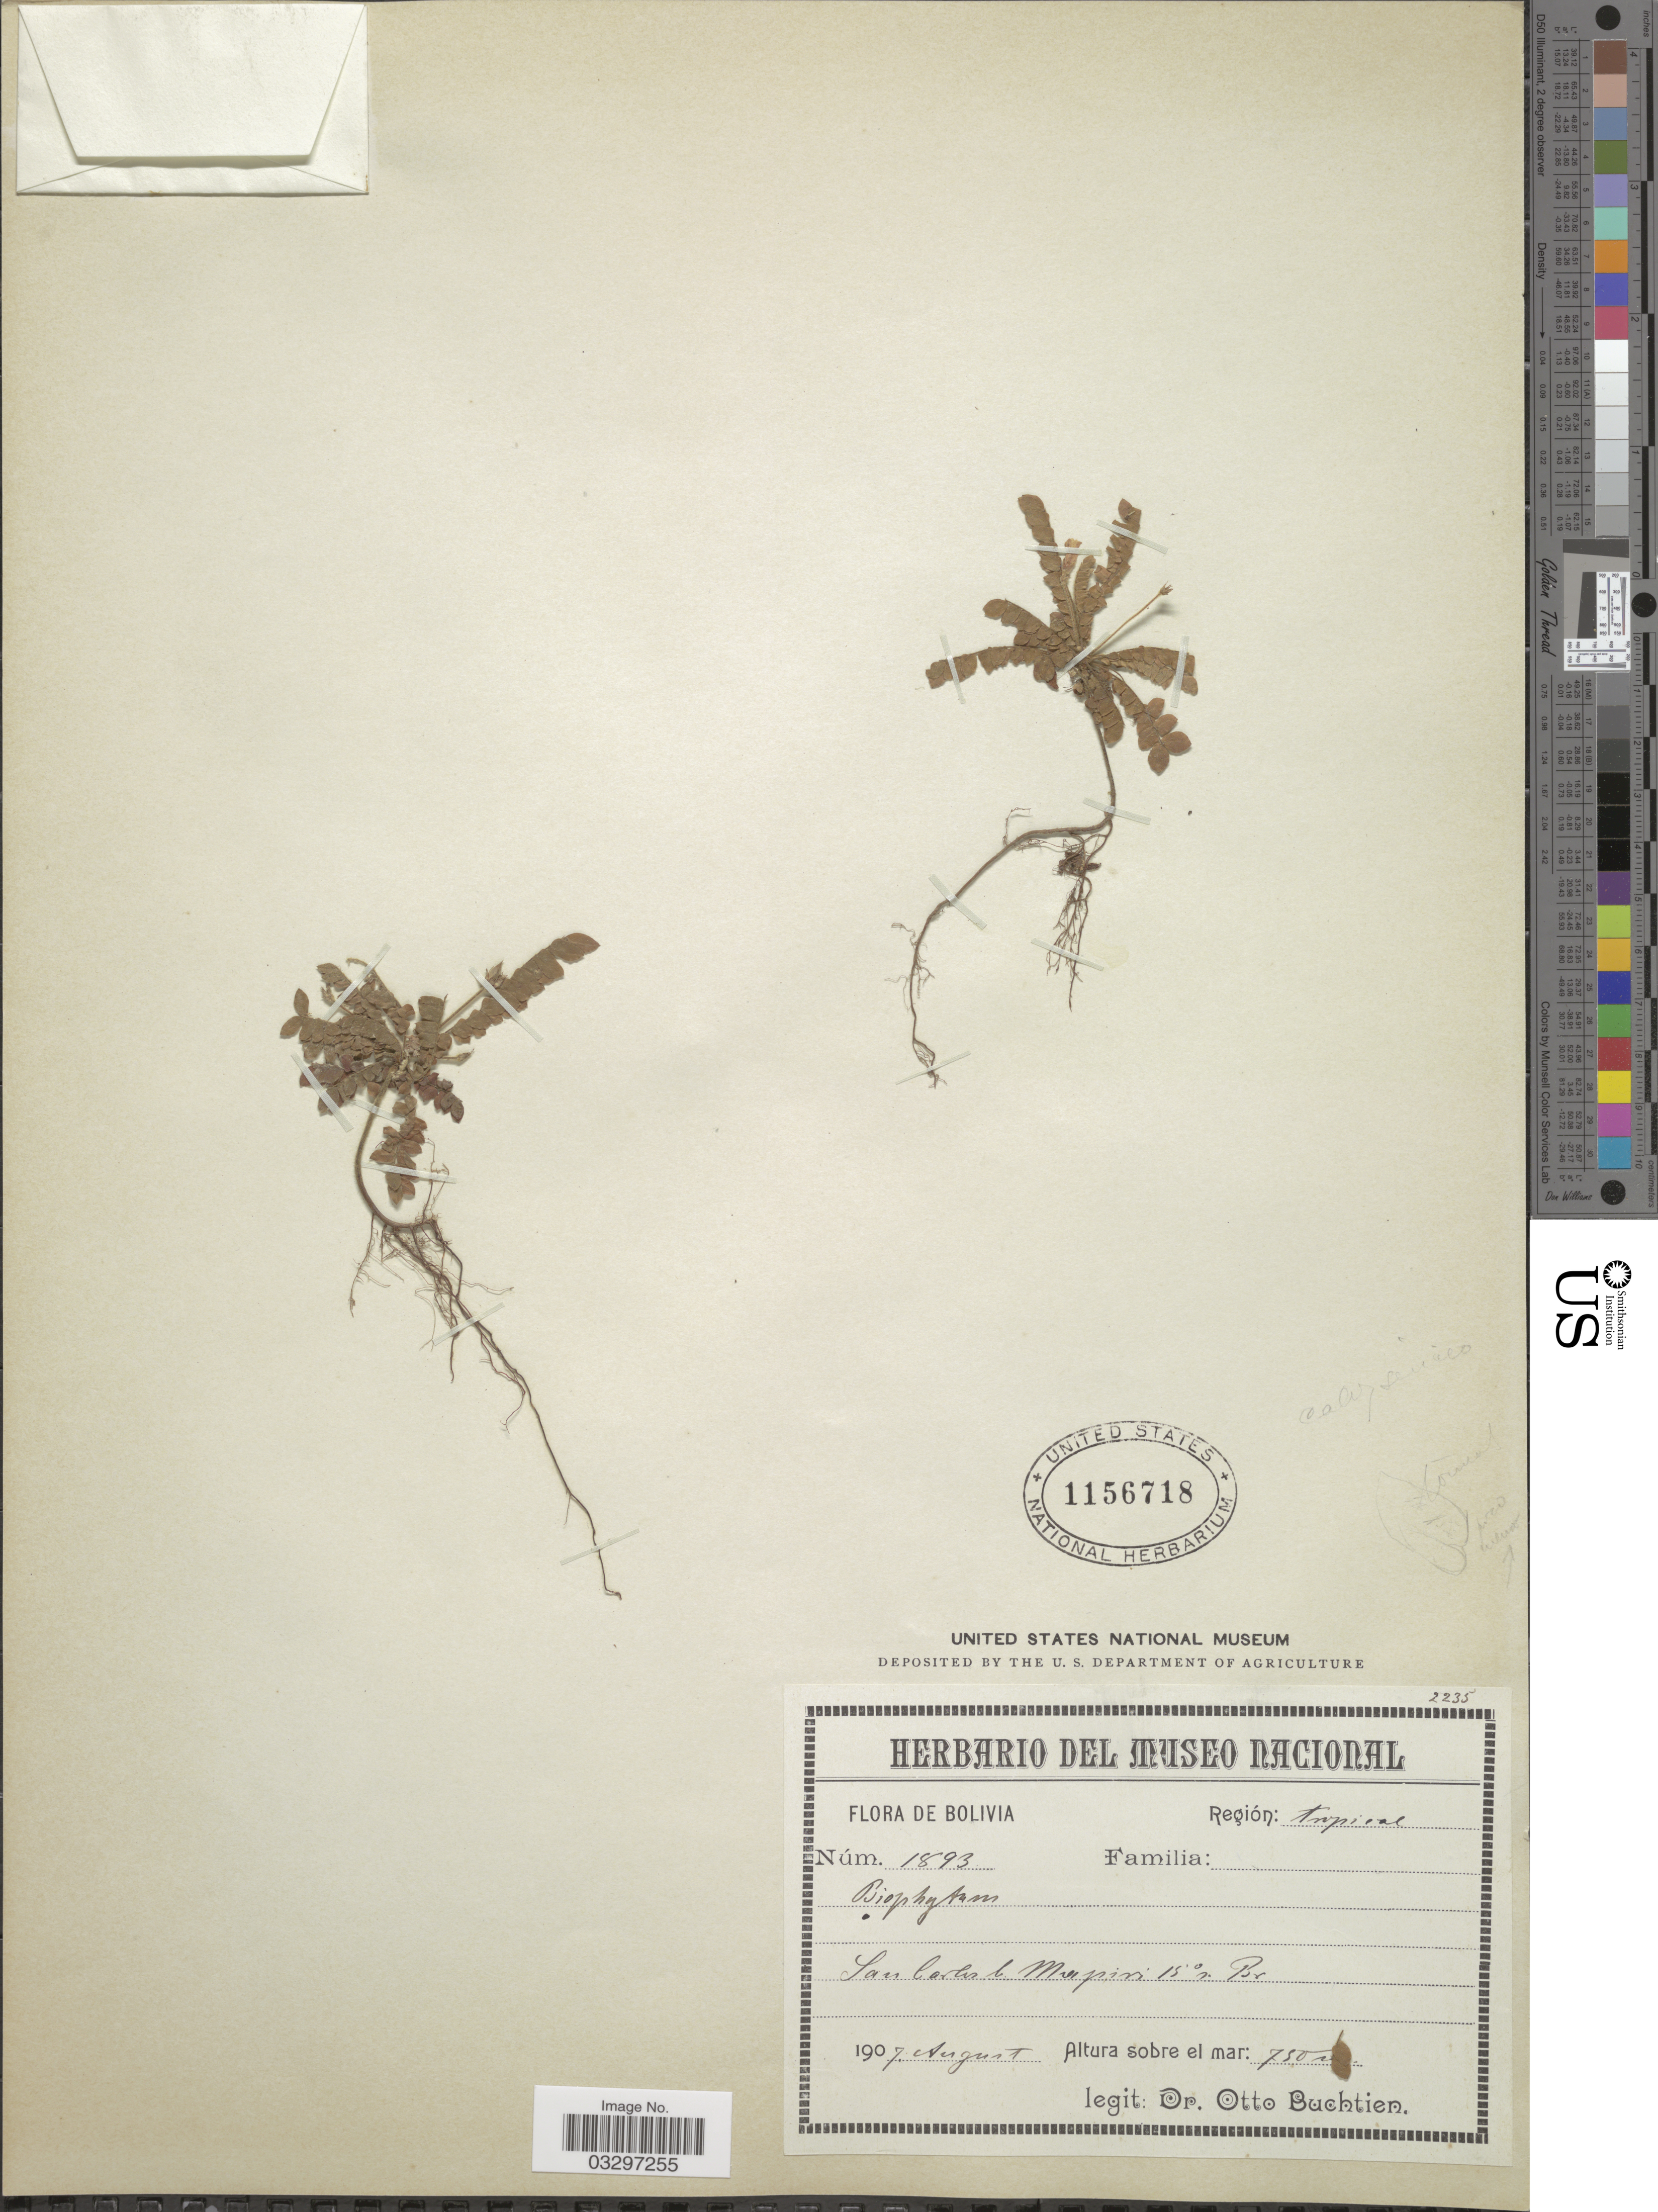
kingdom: Plantae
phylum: Tracheophyta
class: Magnoliopsida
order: Oxalidales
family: Oxalidaceae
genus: Biophytum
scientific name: Biophytum sp.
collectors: O. Buchtien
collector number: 1893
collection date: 1907-08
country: Bolivia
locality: Región: tropical. San Carlos l. Mapiri 15° s. Br.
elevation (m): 750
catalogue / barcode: US 1156718